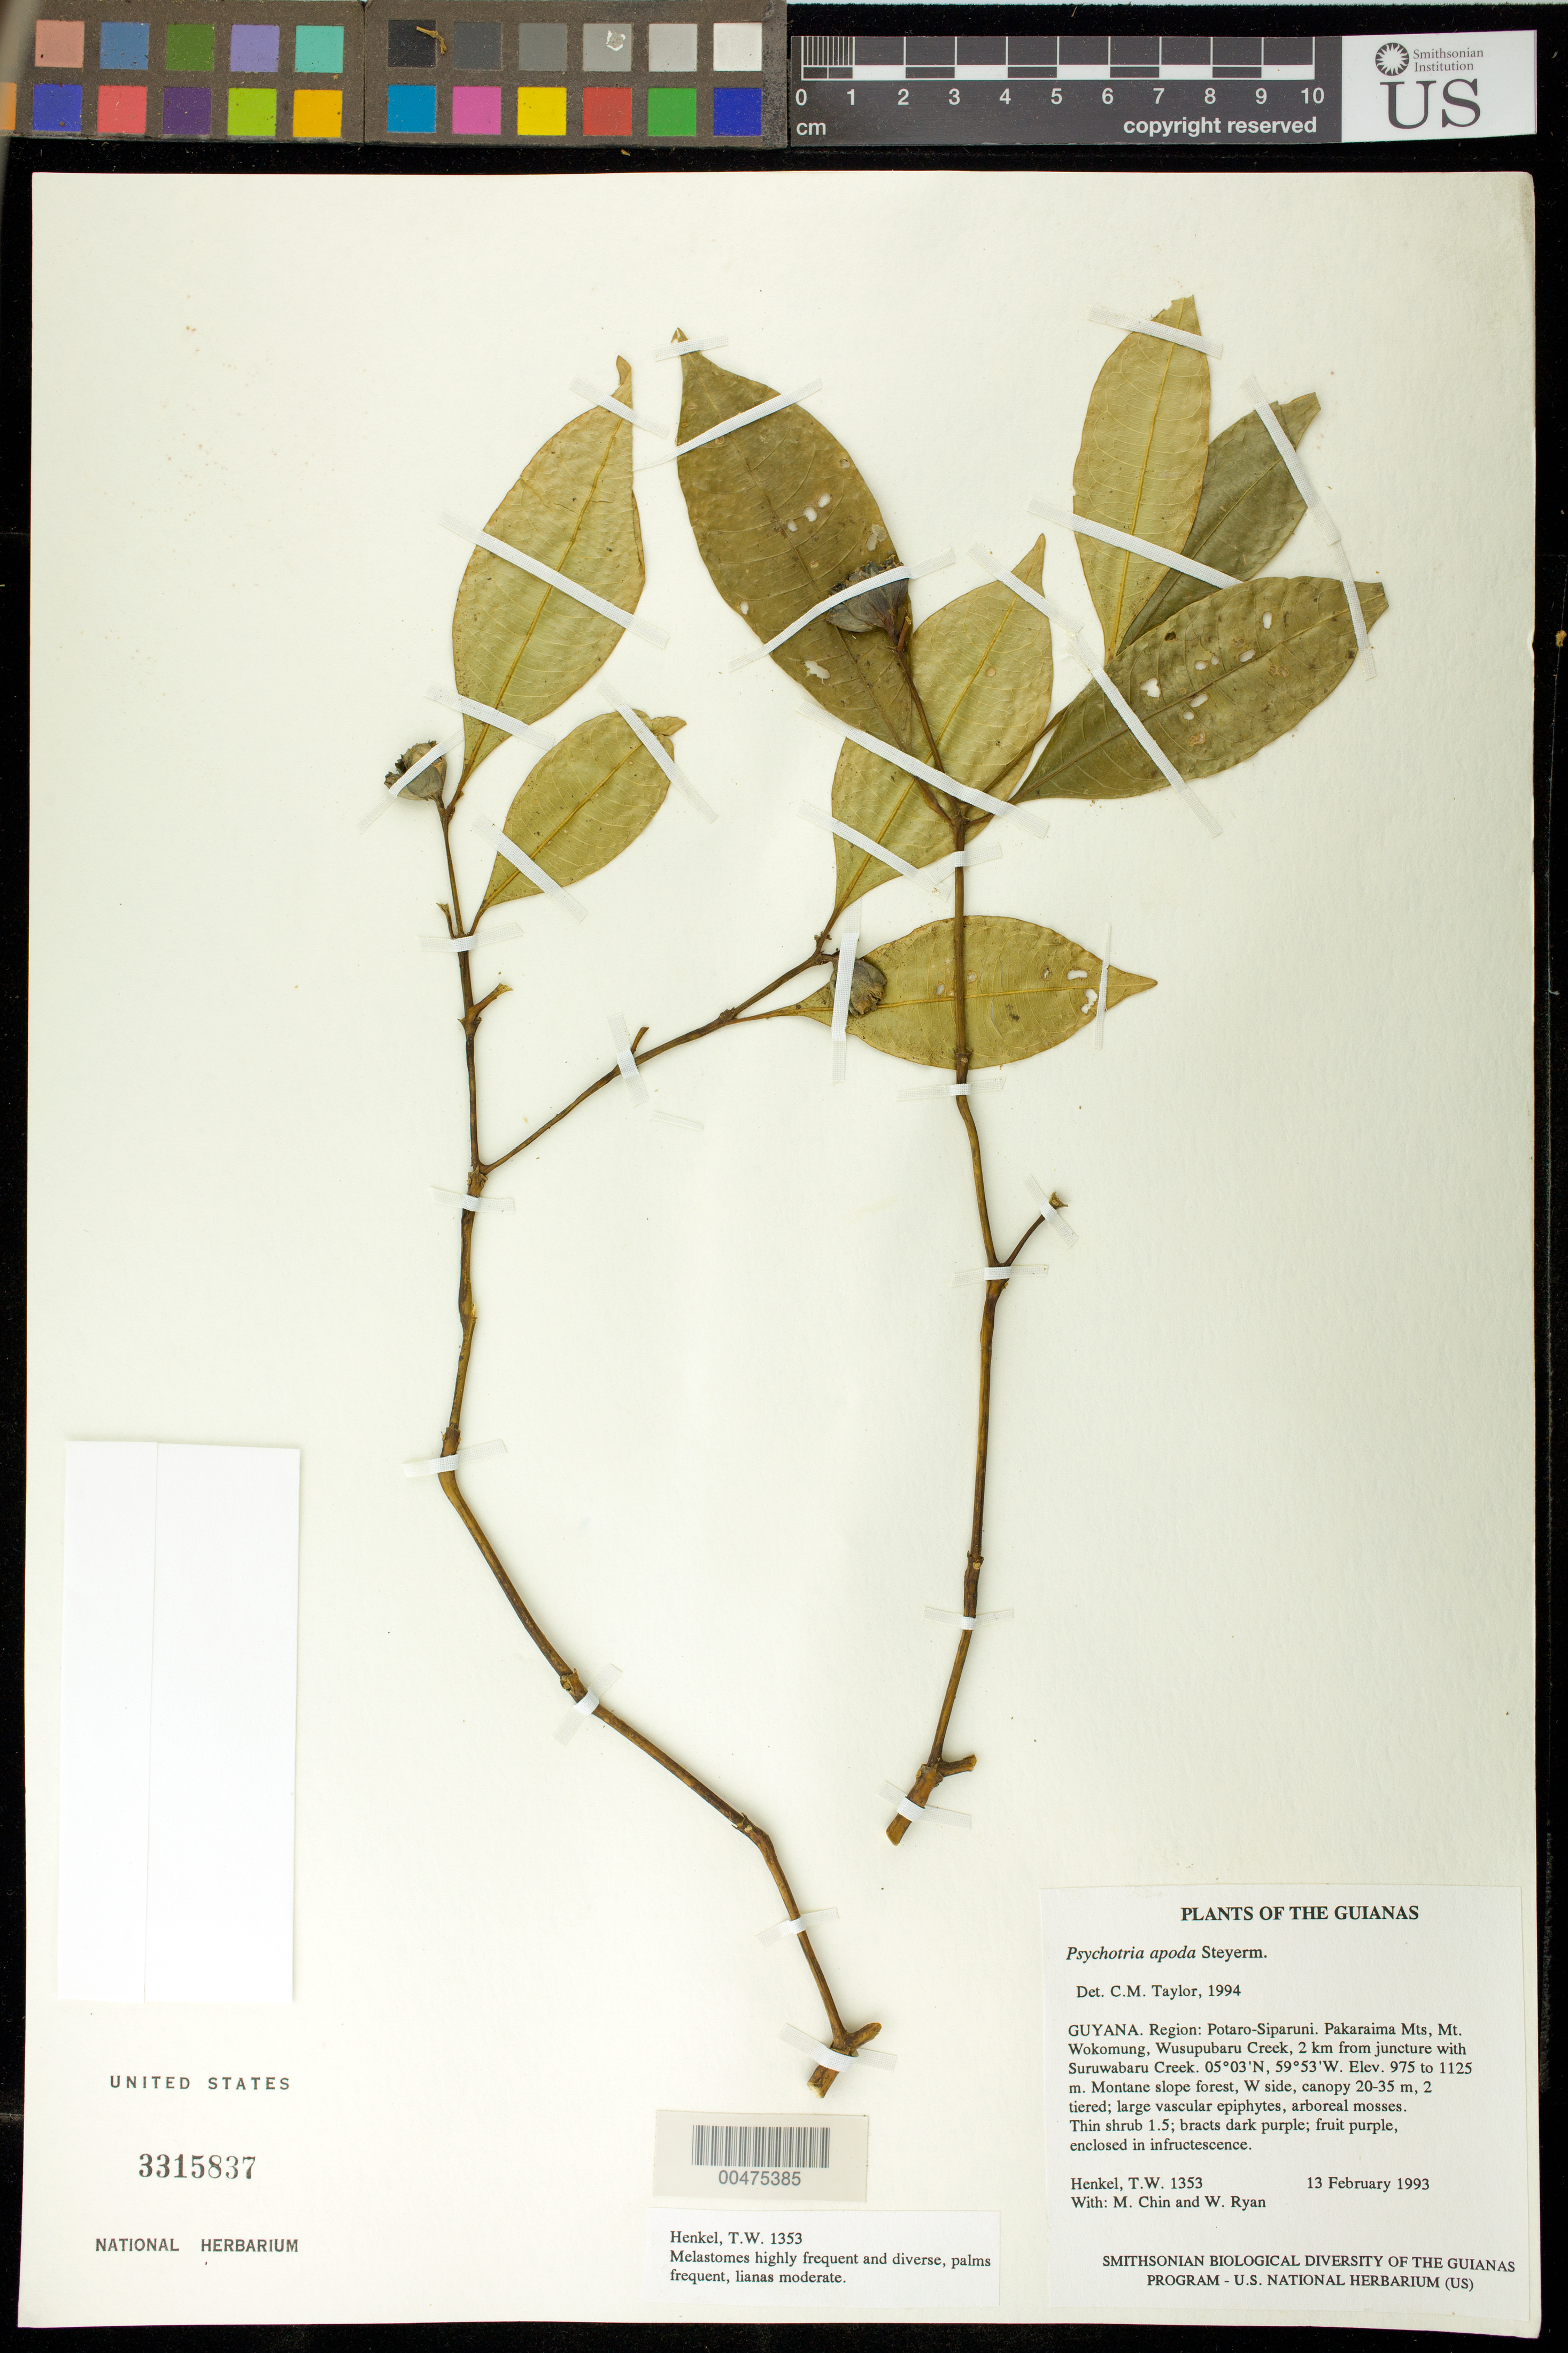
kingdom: Plantae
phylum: Tracheophyta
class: Magnoliopsida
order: Gentianales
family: Rubiaceae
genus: Palicourea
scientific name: Palicourea apoda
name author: (Steyerm.) Delprete & J.H. Kirkbr.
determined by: Kirkbride, J. H., Jr.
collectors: T. Henkel, M. Chin & W. Ryan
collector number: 1353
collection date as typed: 13 February 1993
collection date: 1993-02-13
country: Guyana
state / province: Potaro-Siparuni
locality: Pakaraima Mts, Mt. Wokomung, Wusupubaru Creek, 2 km from juncture with Suruwabaru Creek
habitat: Montane slope forest, W side, canopy 20-35 m, 2 tiered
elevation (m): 975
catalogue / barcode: US 3315837